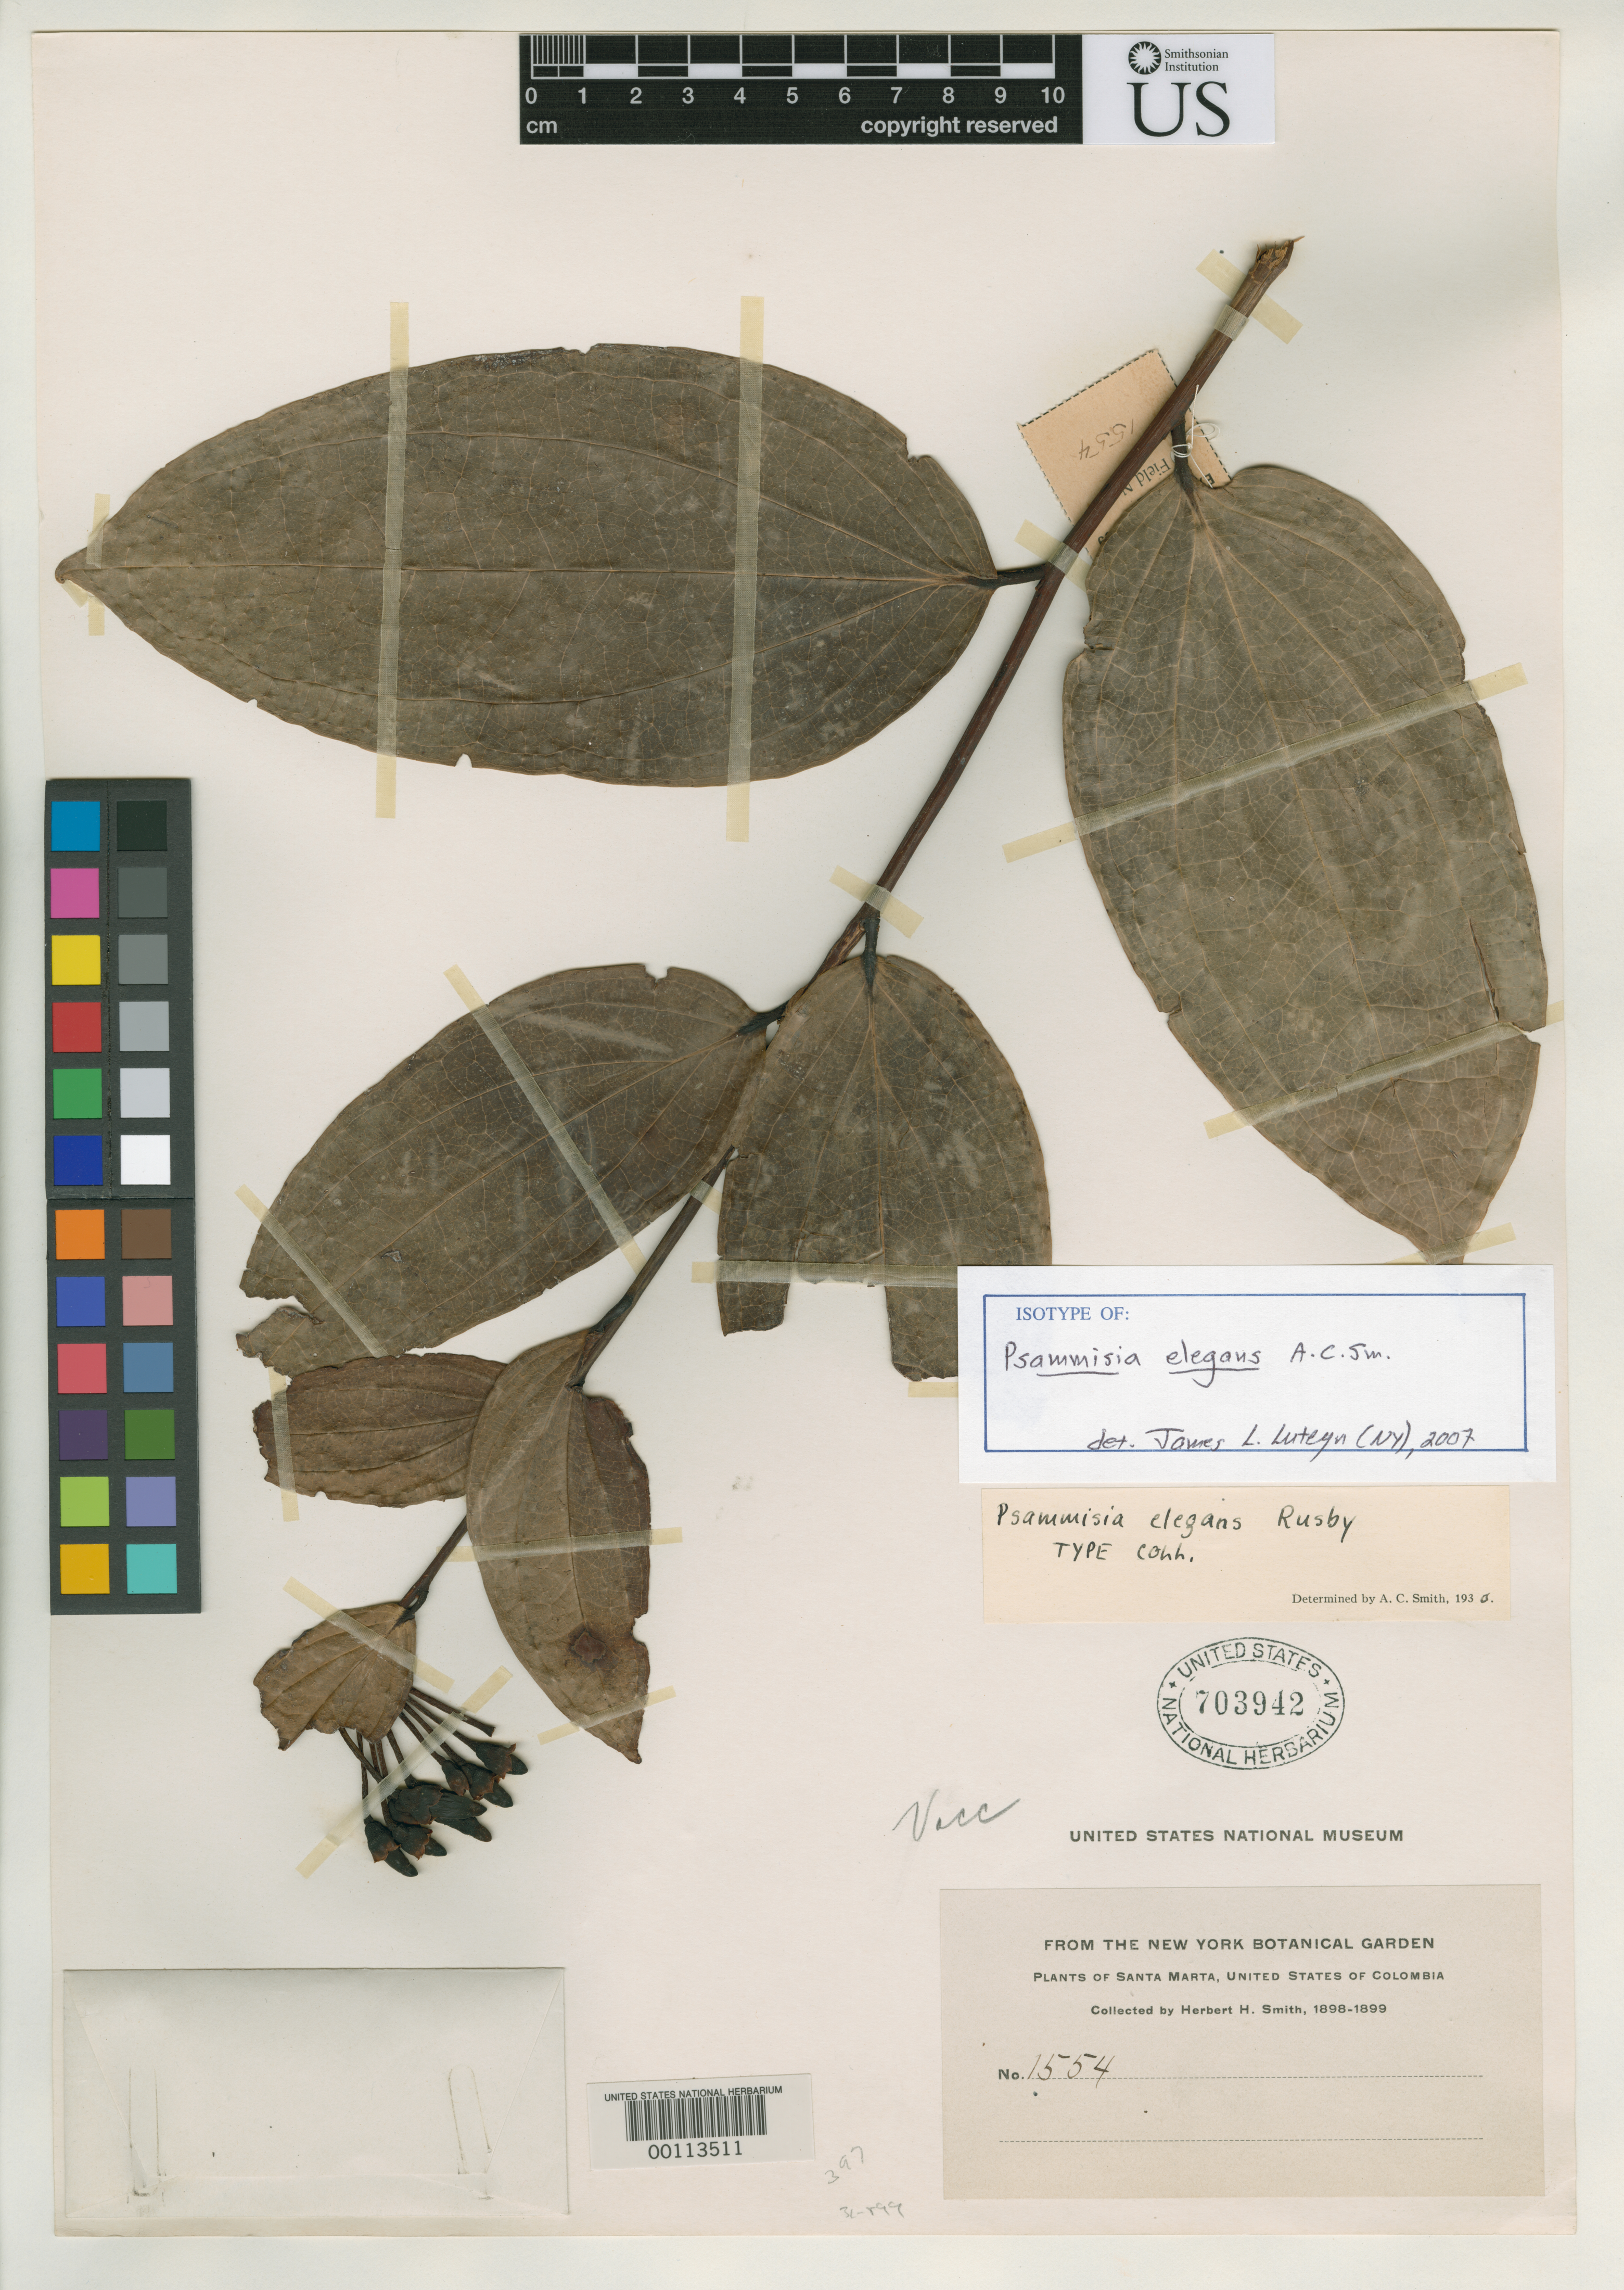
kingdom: Plantae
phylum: Tracheophyta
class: Magnoliopsida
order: Ericales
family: Ericaceae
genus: Psammisia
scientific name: Psammisia elegans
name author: Rusby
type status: Isotype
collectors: Herbert H. Smith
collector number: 1554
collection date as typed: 1898 to -- --- 1899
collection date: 1898/1899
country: Colombia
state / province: Magdalena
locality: Santa Marta, Las Nubas.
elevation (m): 1372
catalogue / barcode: US 703942